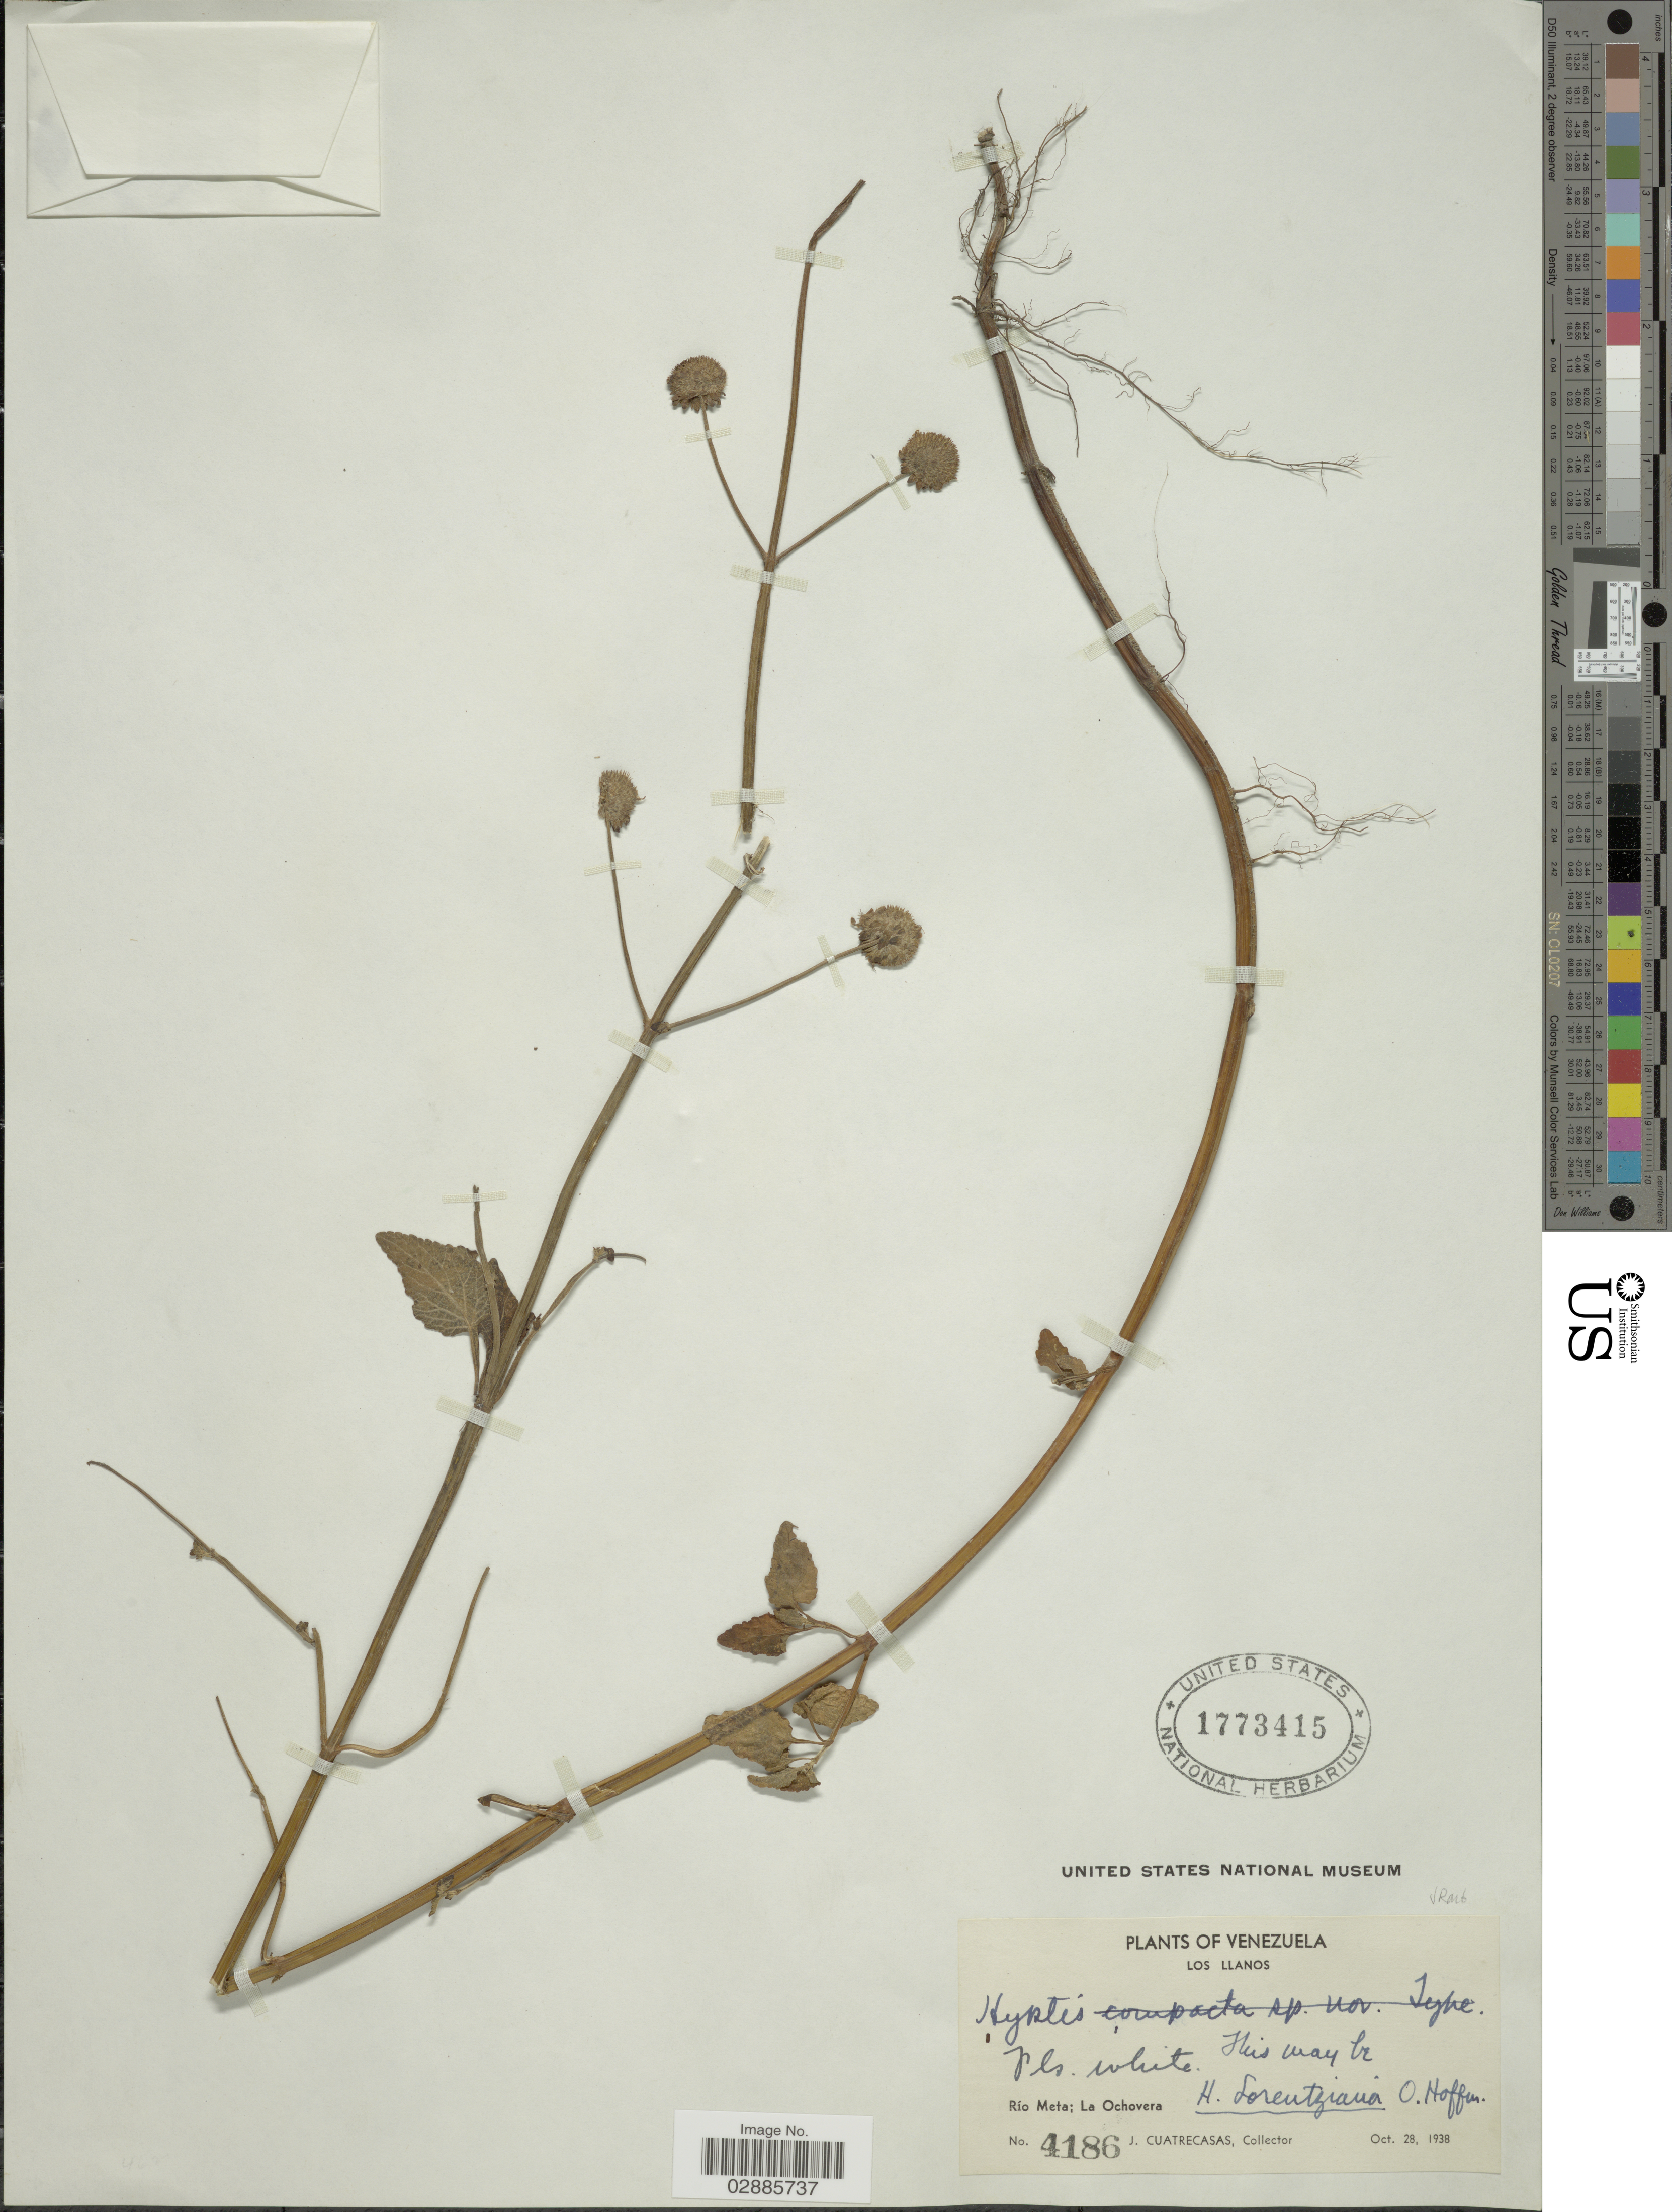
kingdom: Plantae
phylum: Tracheophyta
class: Magnoliopsida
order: Lamiales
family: Lamiaceae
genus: Hyptis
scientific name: Hyptis lorentziana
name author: O. Hoffm.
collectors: J. Cuatrecasas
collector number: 4186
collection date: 1938-10-28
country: Venezuela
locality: Los Llanos. Rio Meta; La Ochovera.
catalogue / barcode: US 1773415